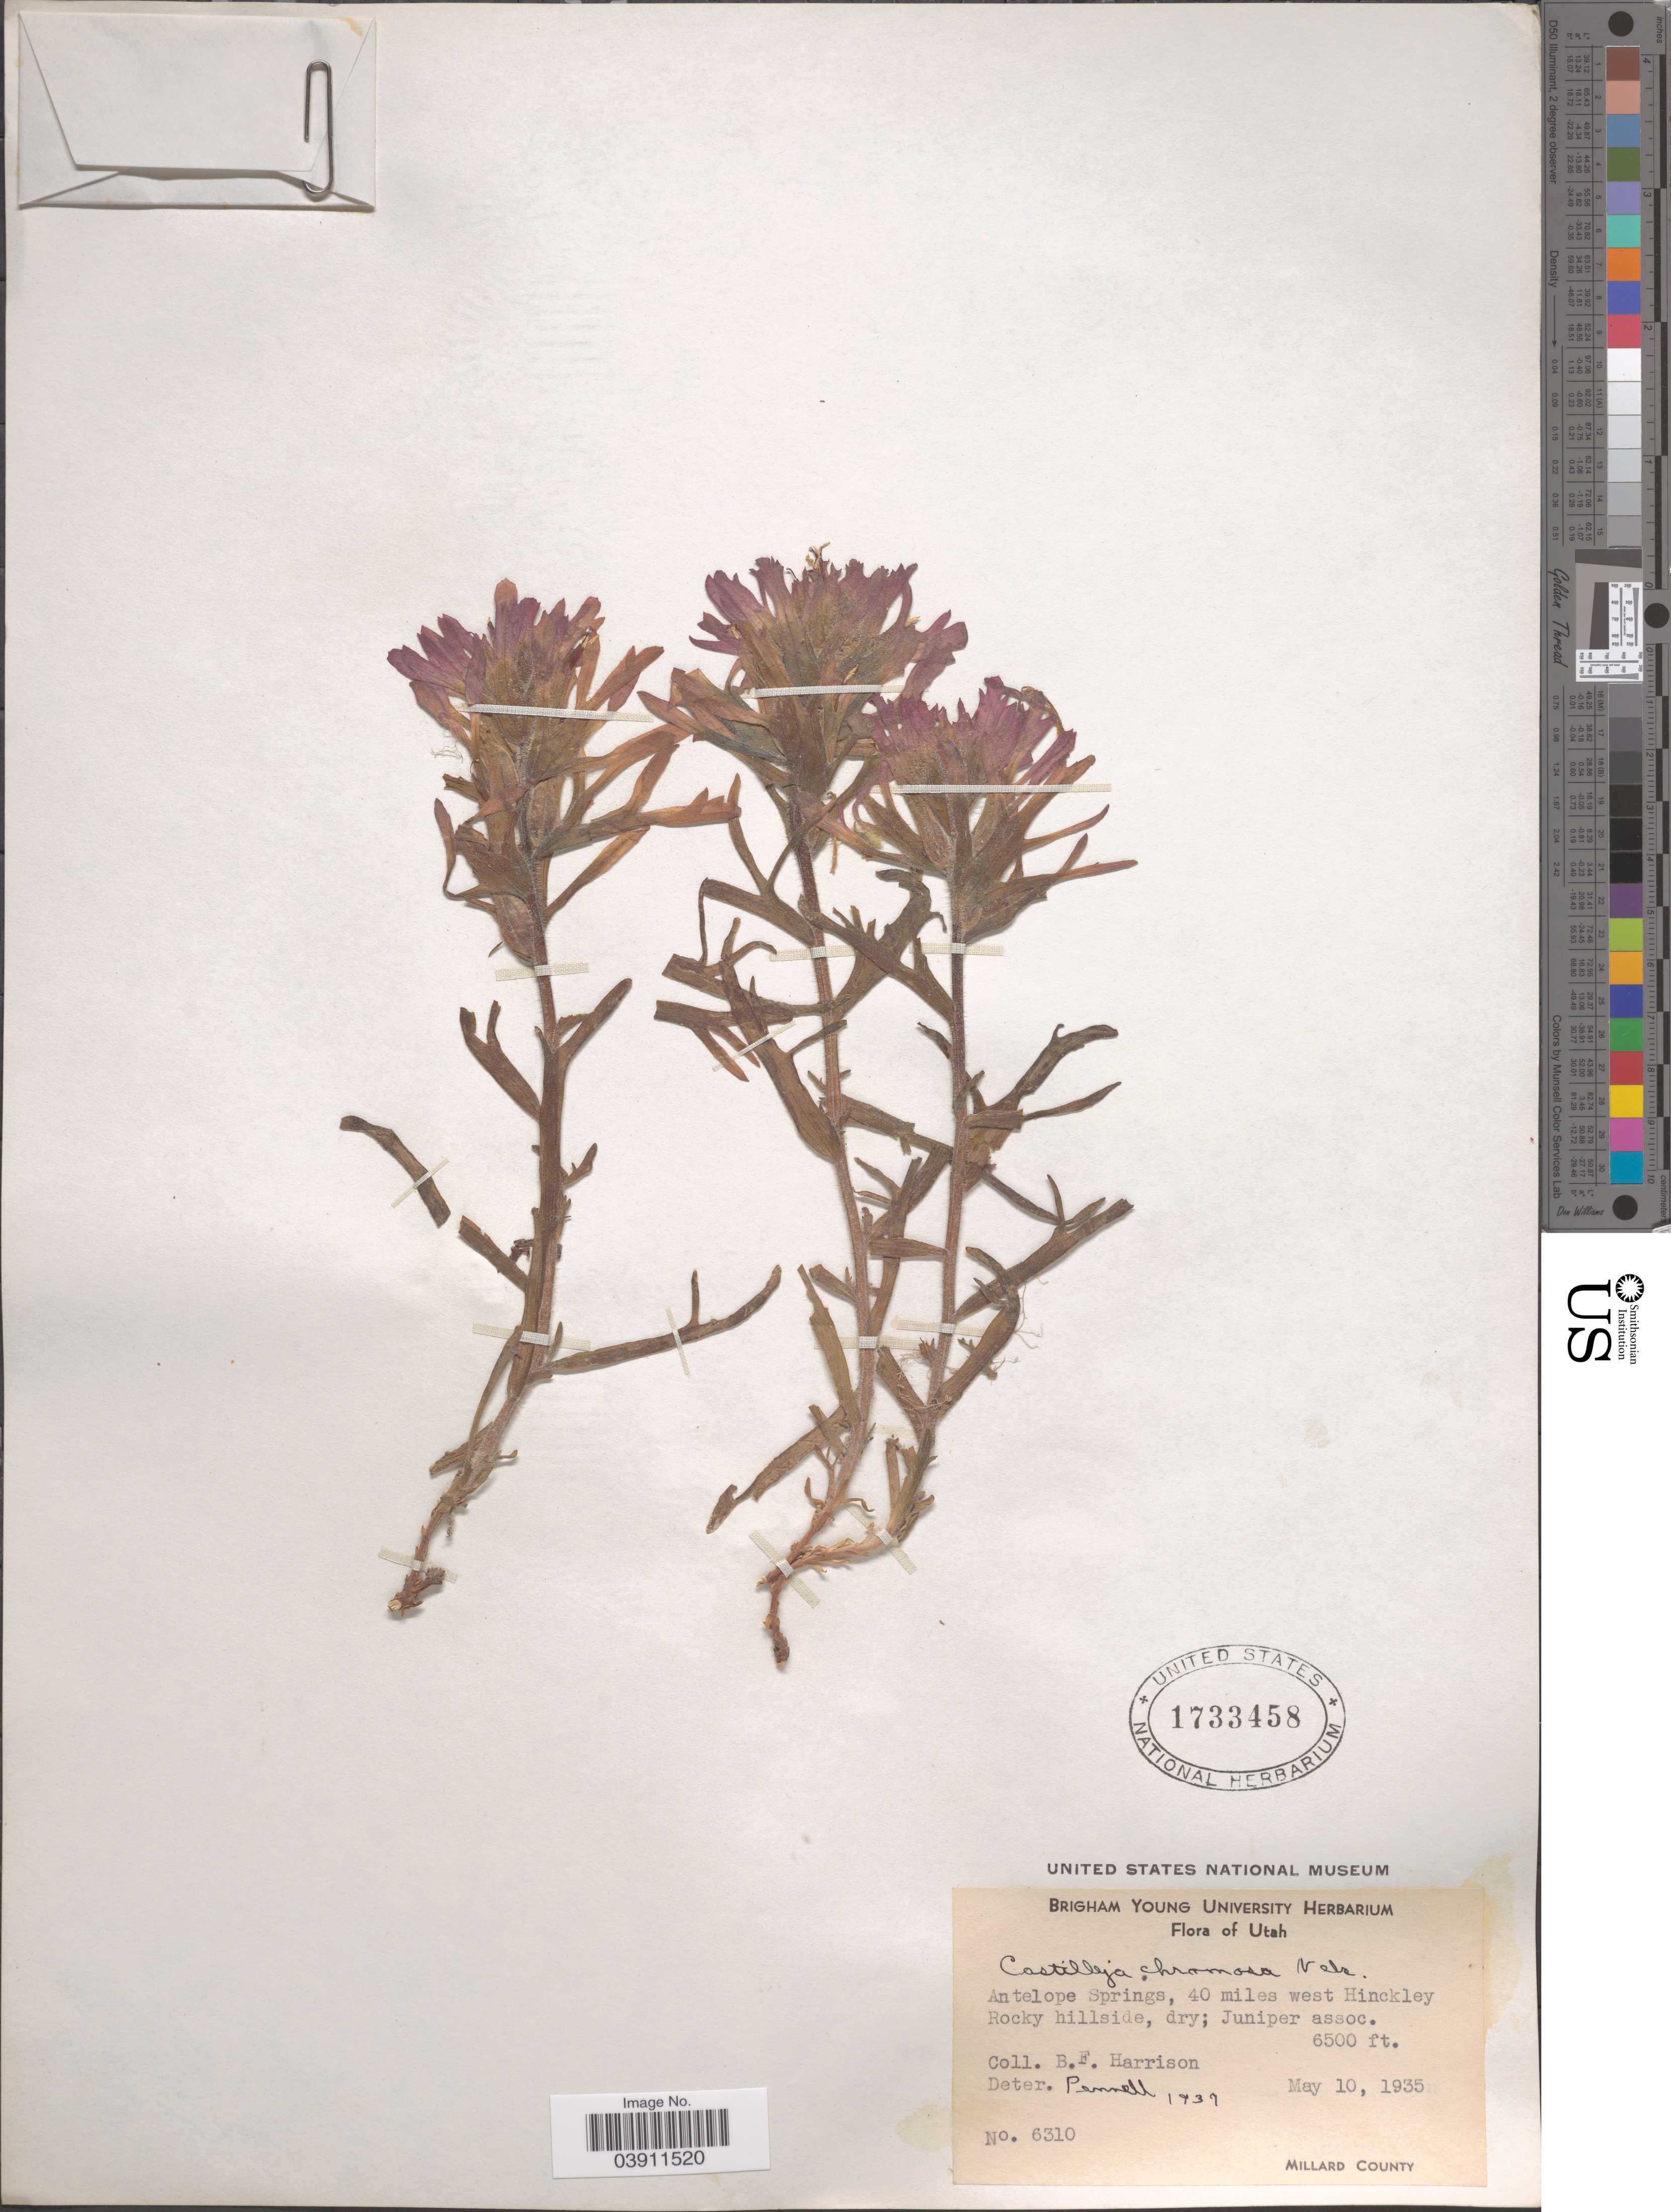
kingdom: Plantae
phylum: Tracheophyta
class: Magnoliopsida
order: Lamiales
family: Orobanchaceae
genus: Castilleja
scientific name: Castilleja chromosa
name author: A. Nelson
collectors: B. F. Harrison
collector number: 6310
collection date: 1935-05-10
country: United States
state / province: Utah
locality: Antelope Springs, 40 miles west Hinckley Rocky hillside. Millard County.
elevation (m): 1981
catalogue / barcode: US 1733458